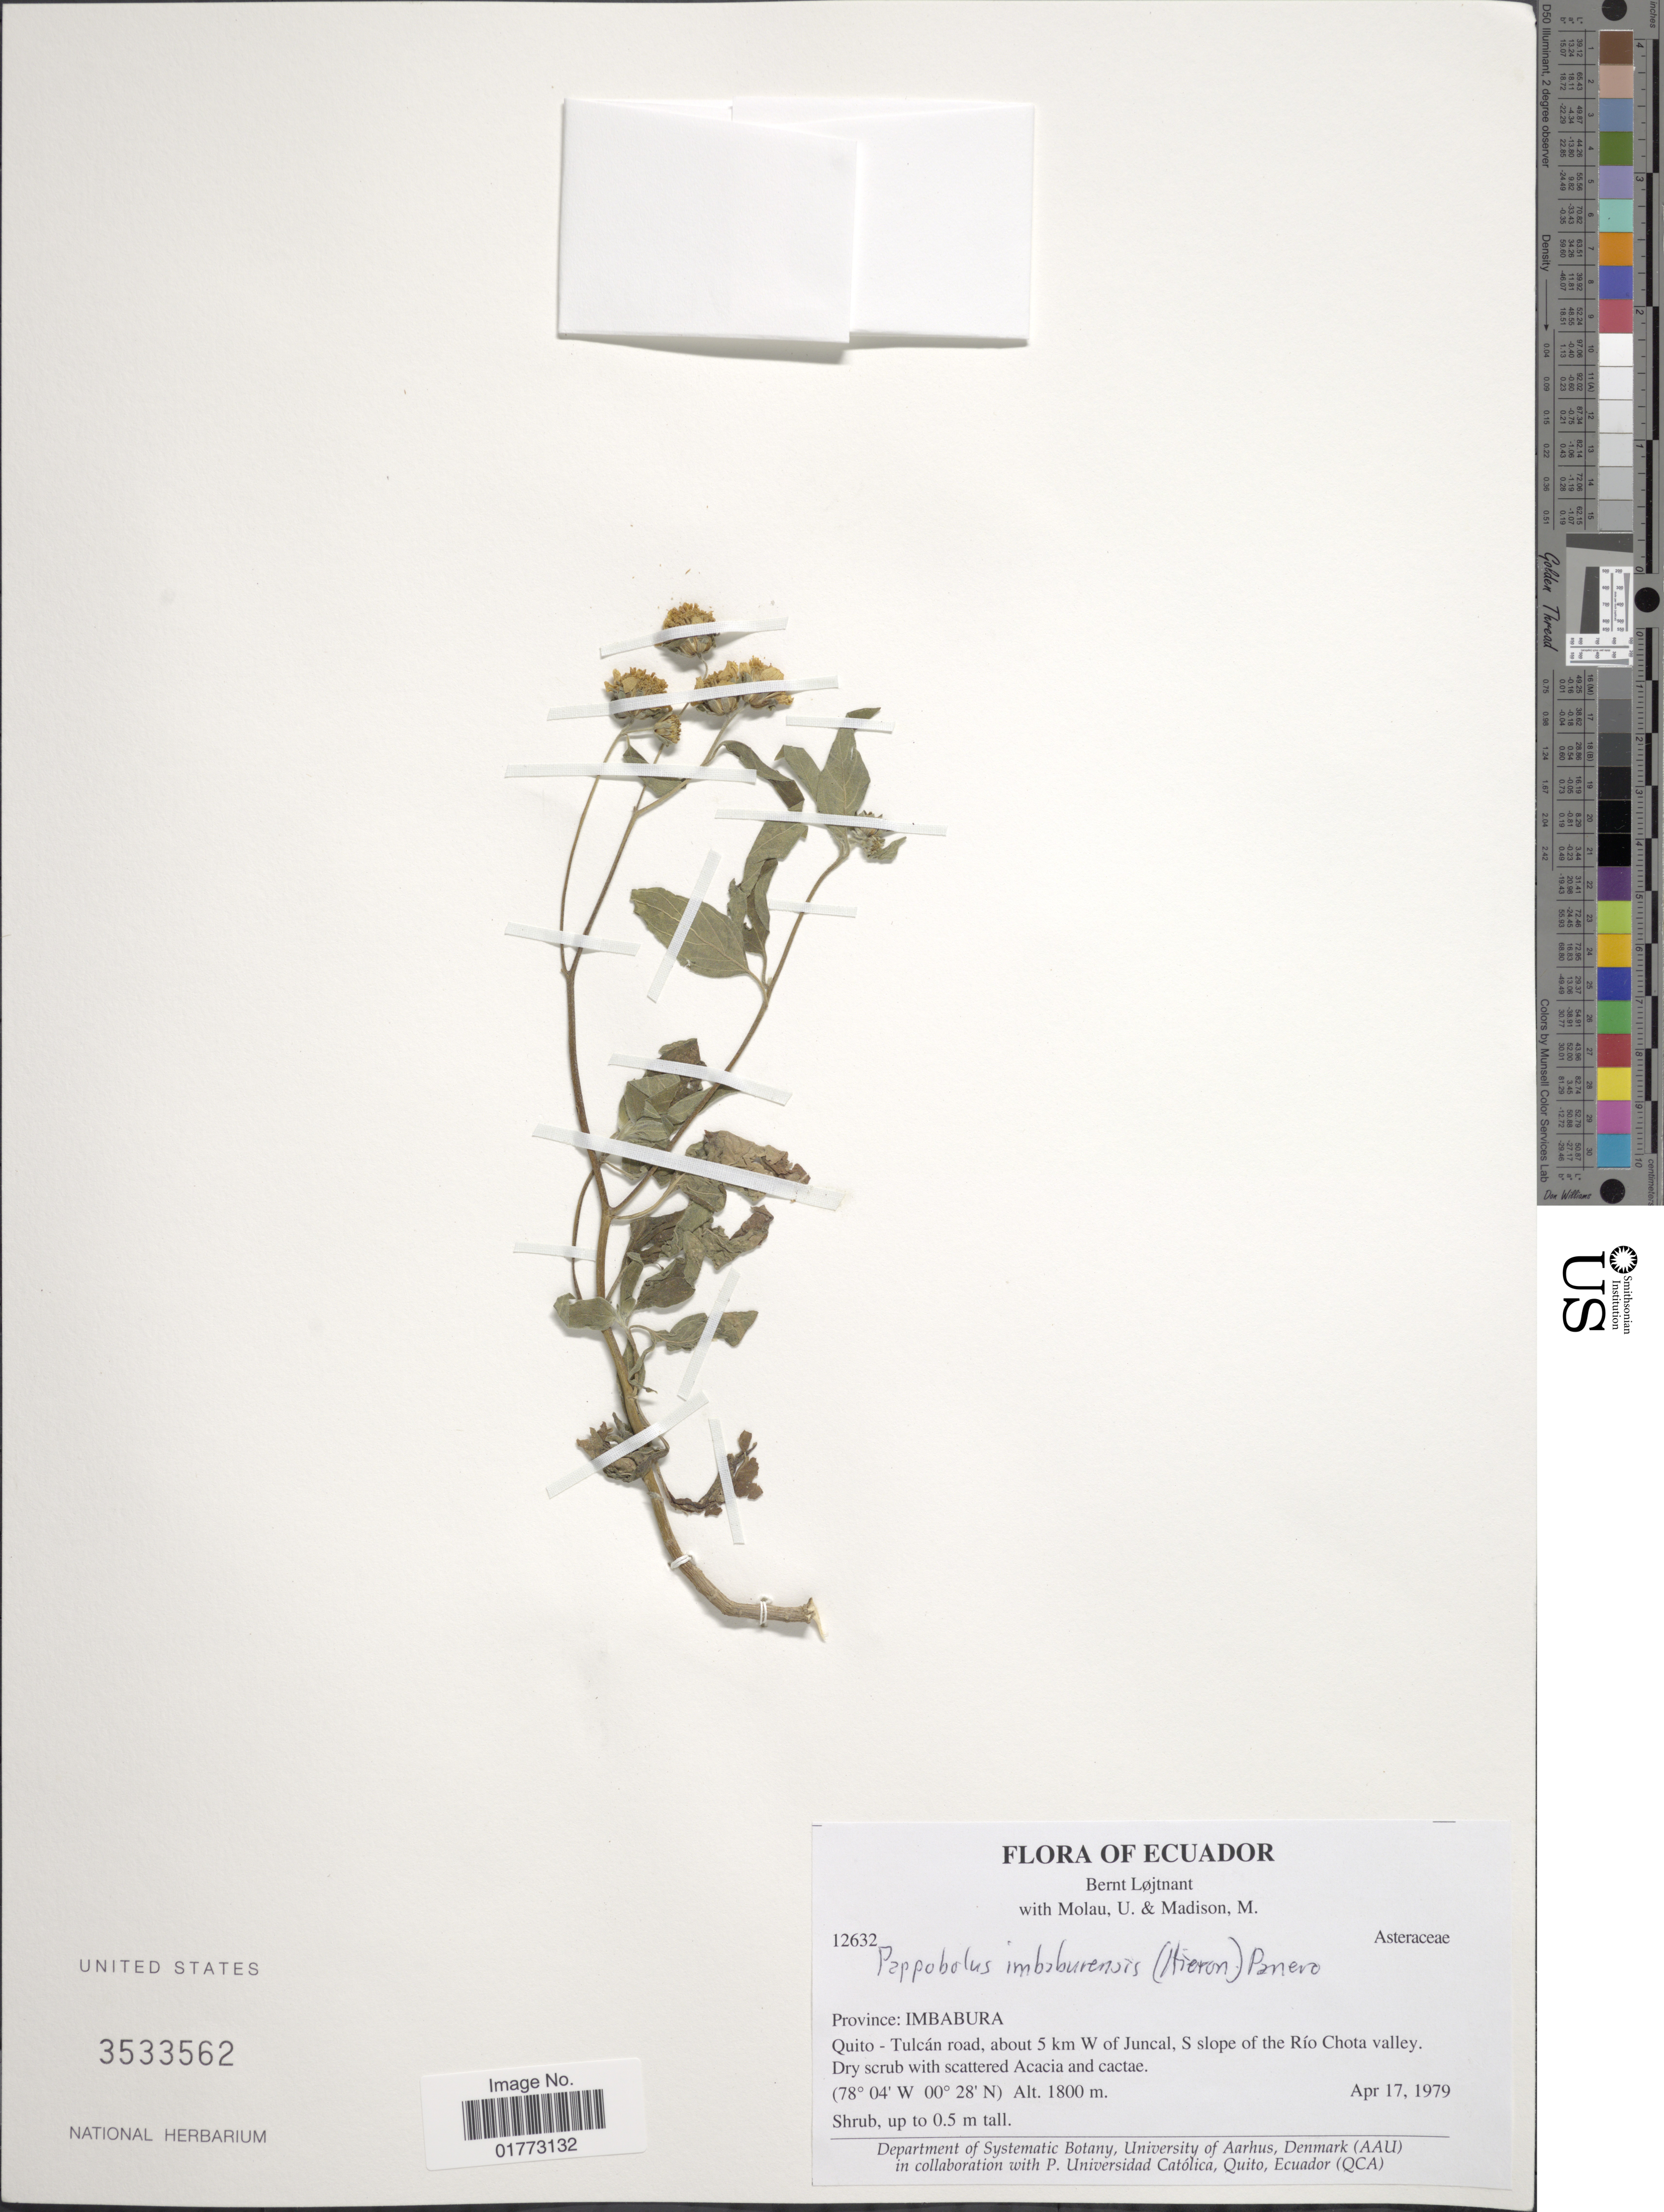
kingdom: Plantae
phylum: Tracheophyta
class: Magnoliopsida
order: Asterales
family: Asteraceae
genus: Pappobolus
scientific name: Pappobolus imbaburensis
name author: (Hieron.) Panero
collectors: B. Löjtnant, U. Molau & M. T. Madison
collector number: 12632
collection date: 1979-04-17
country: Ecuador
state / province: Imbabura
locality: Quito-Tulcan road, about 5 km W of Juncal, S slope of the Rio Chota valley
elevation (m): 1800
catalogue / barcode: US 3533562